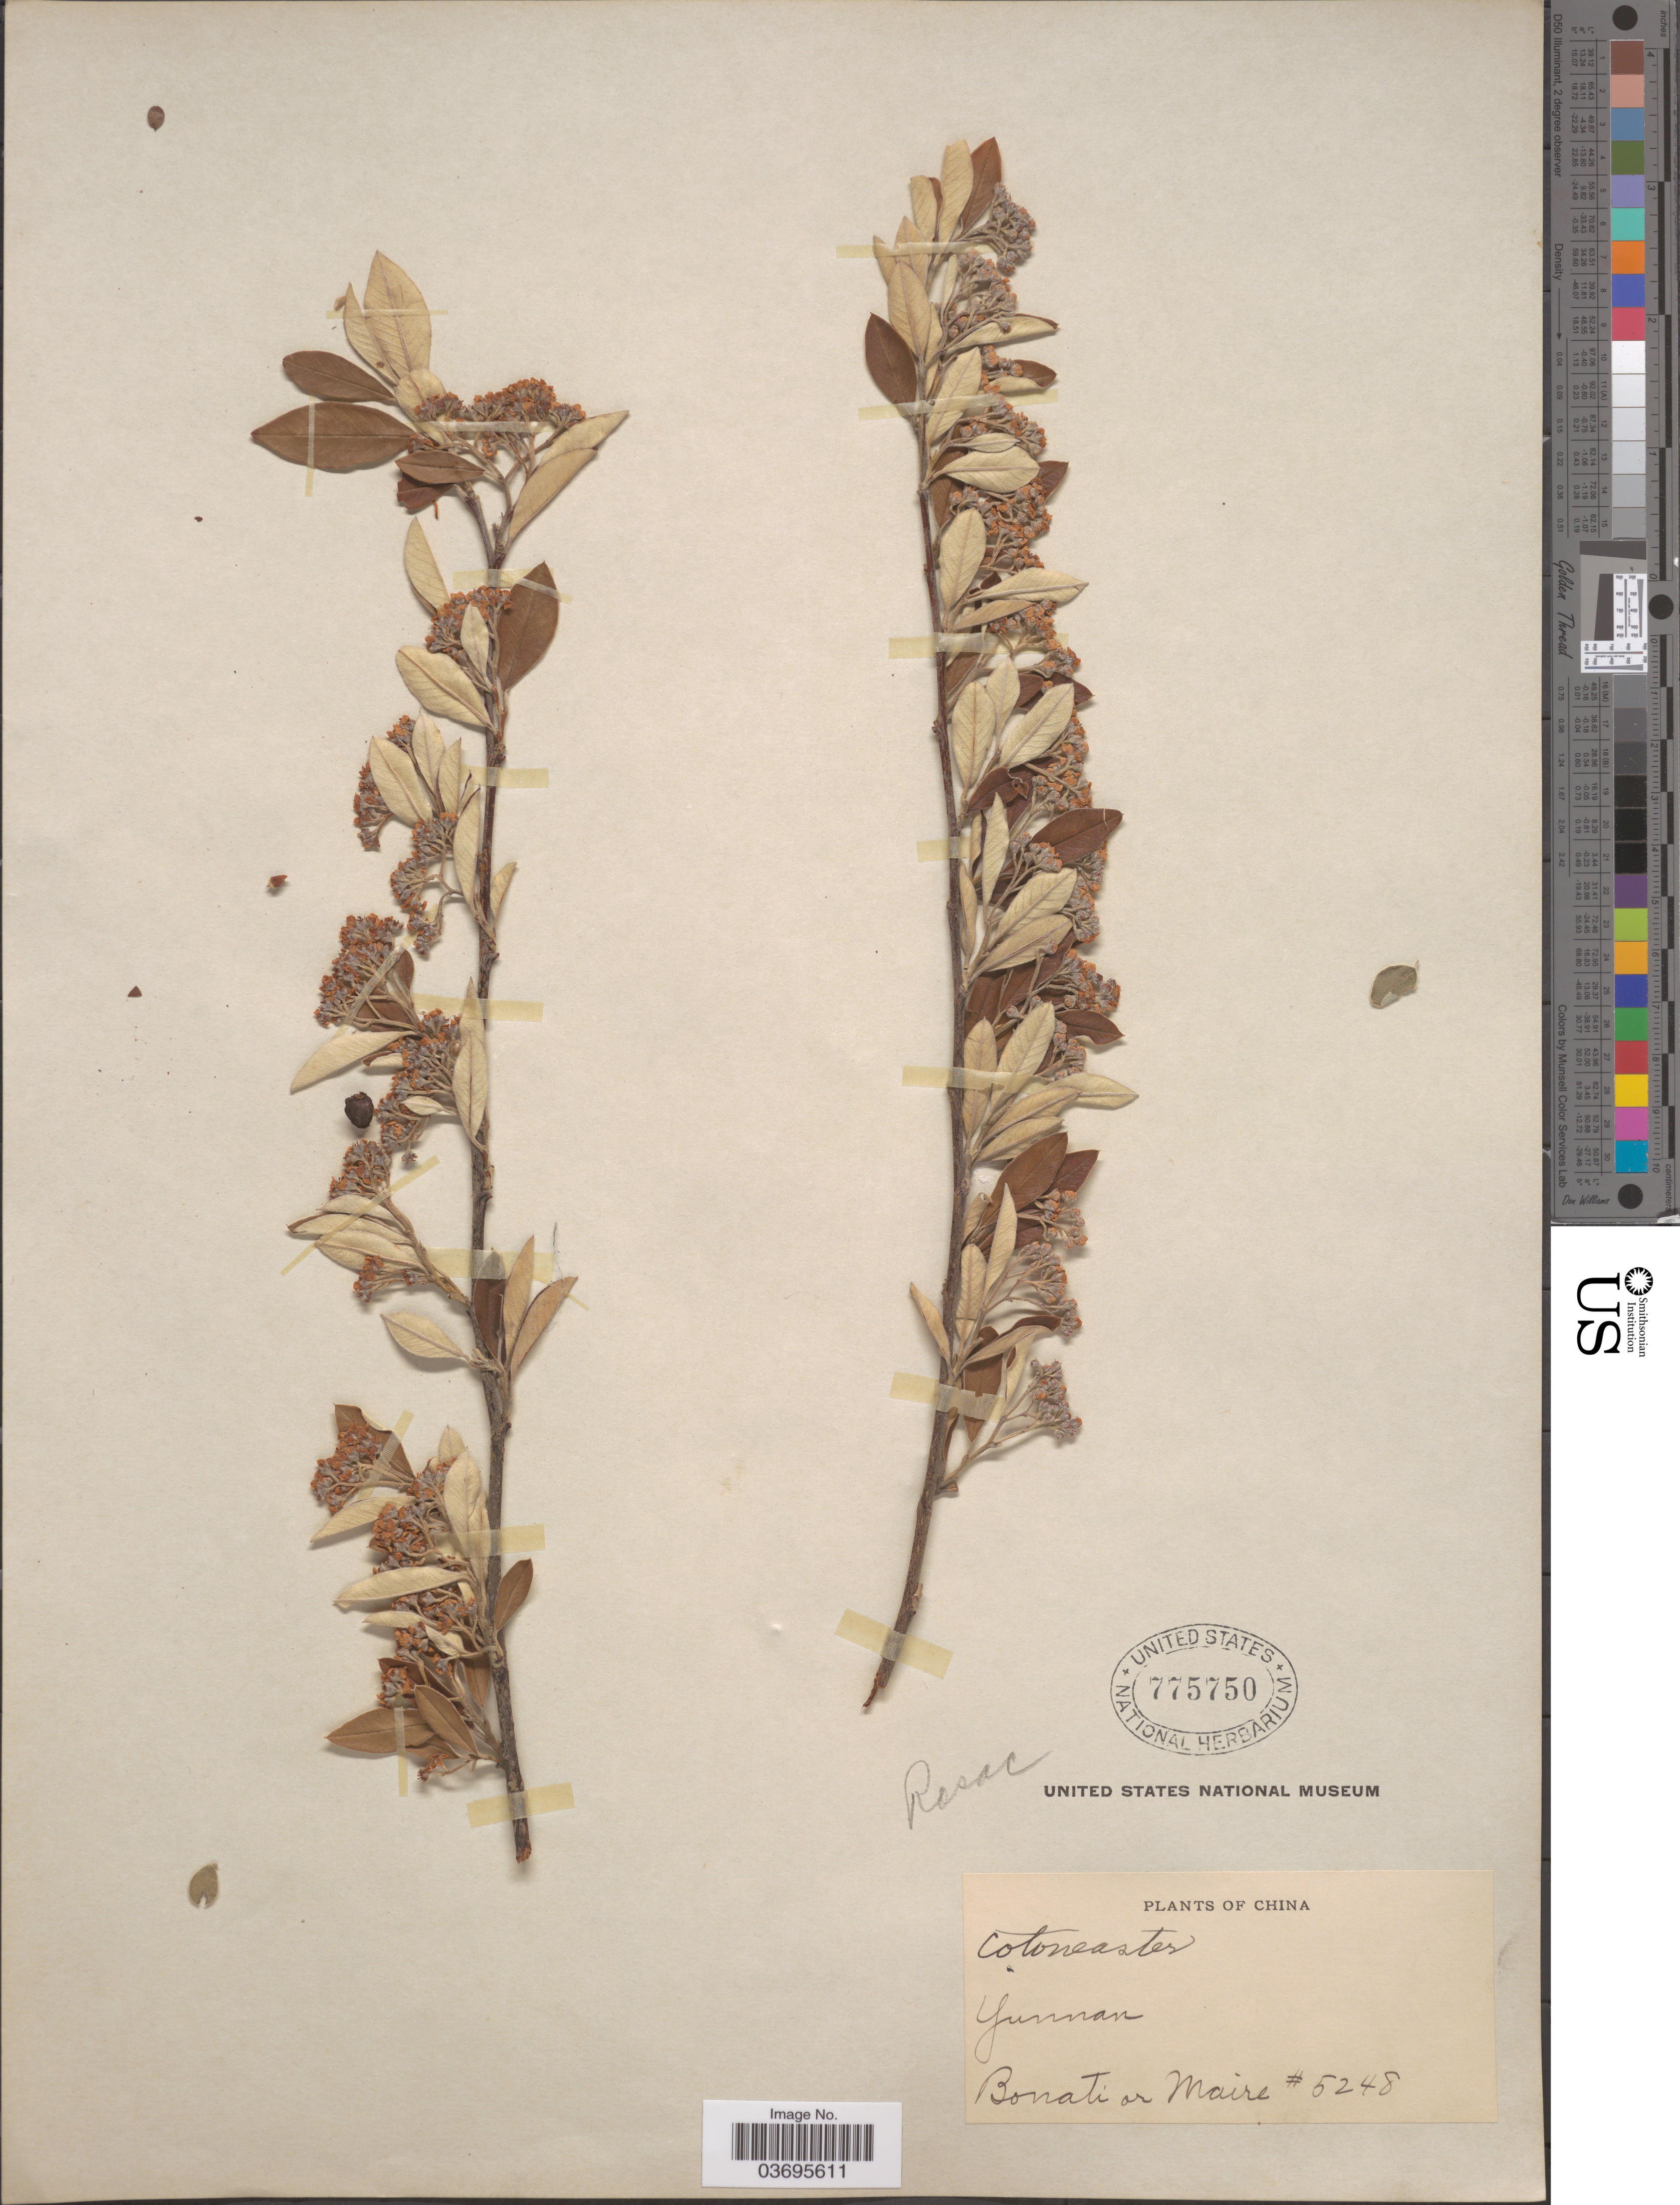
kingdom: Plantae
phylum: Tracheophyta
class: Magnoliopsida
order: Rosales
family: Rosaceae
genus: Cotoneaster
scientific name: Cotoneaster sp.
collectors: -. Bonati & Maire, --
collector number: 5248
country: China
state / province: Yunnan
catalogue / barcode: US 775750